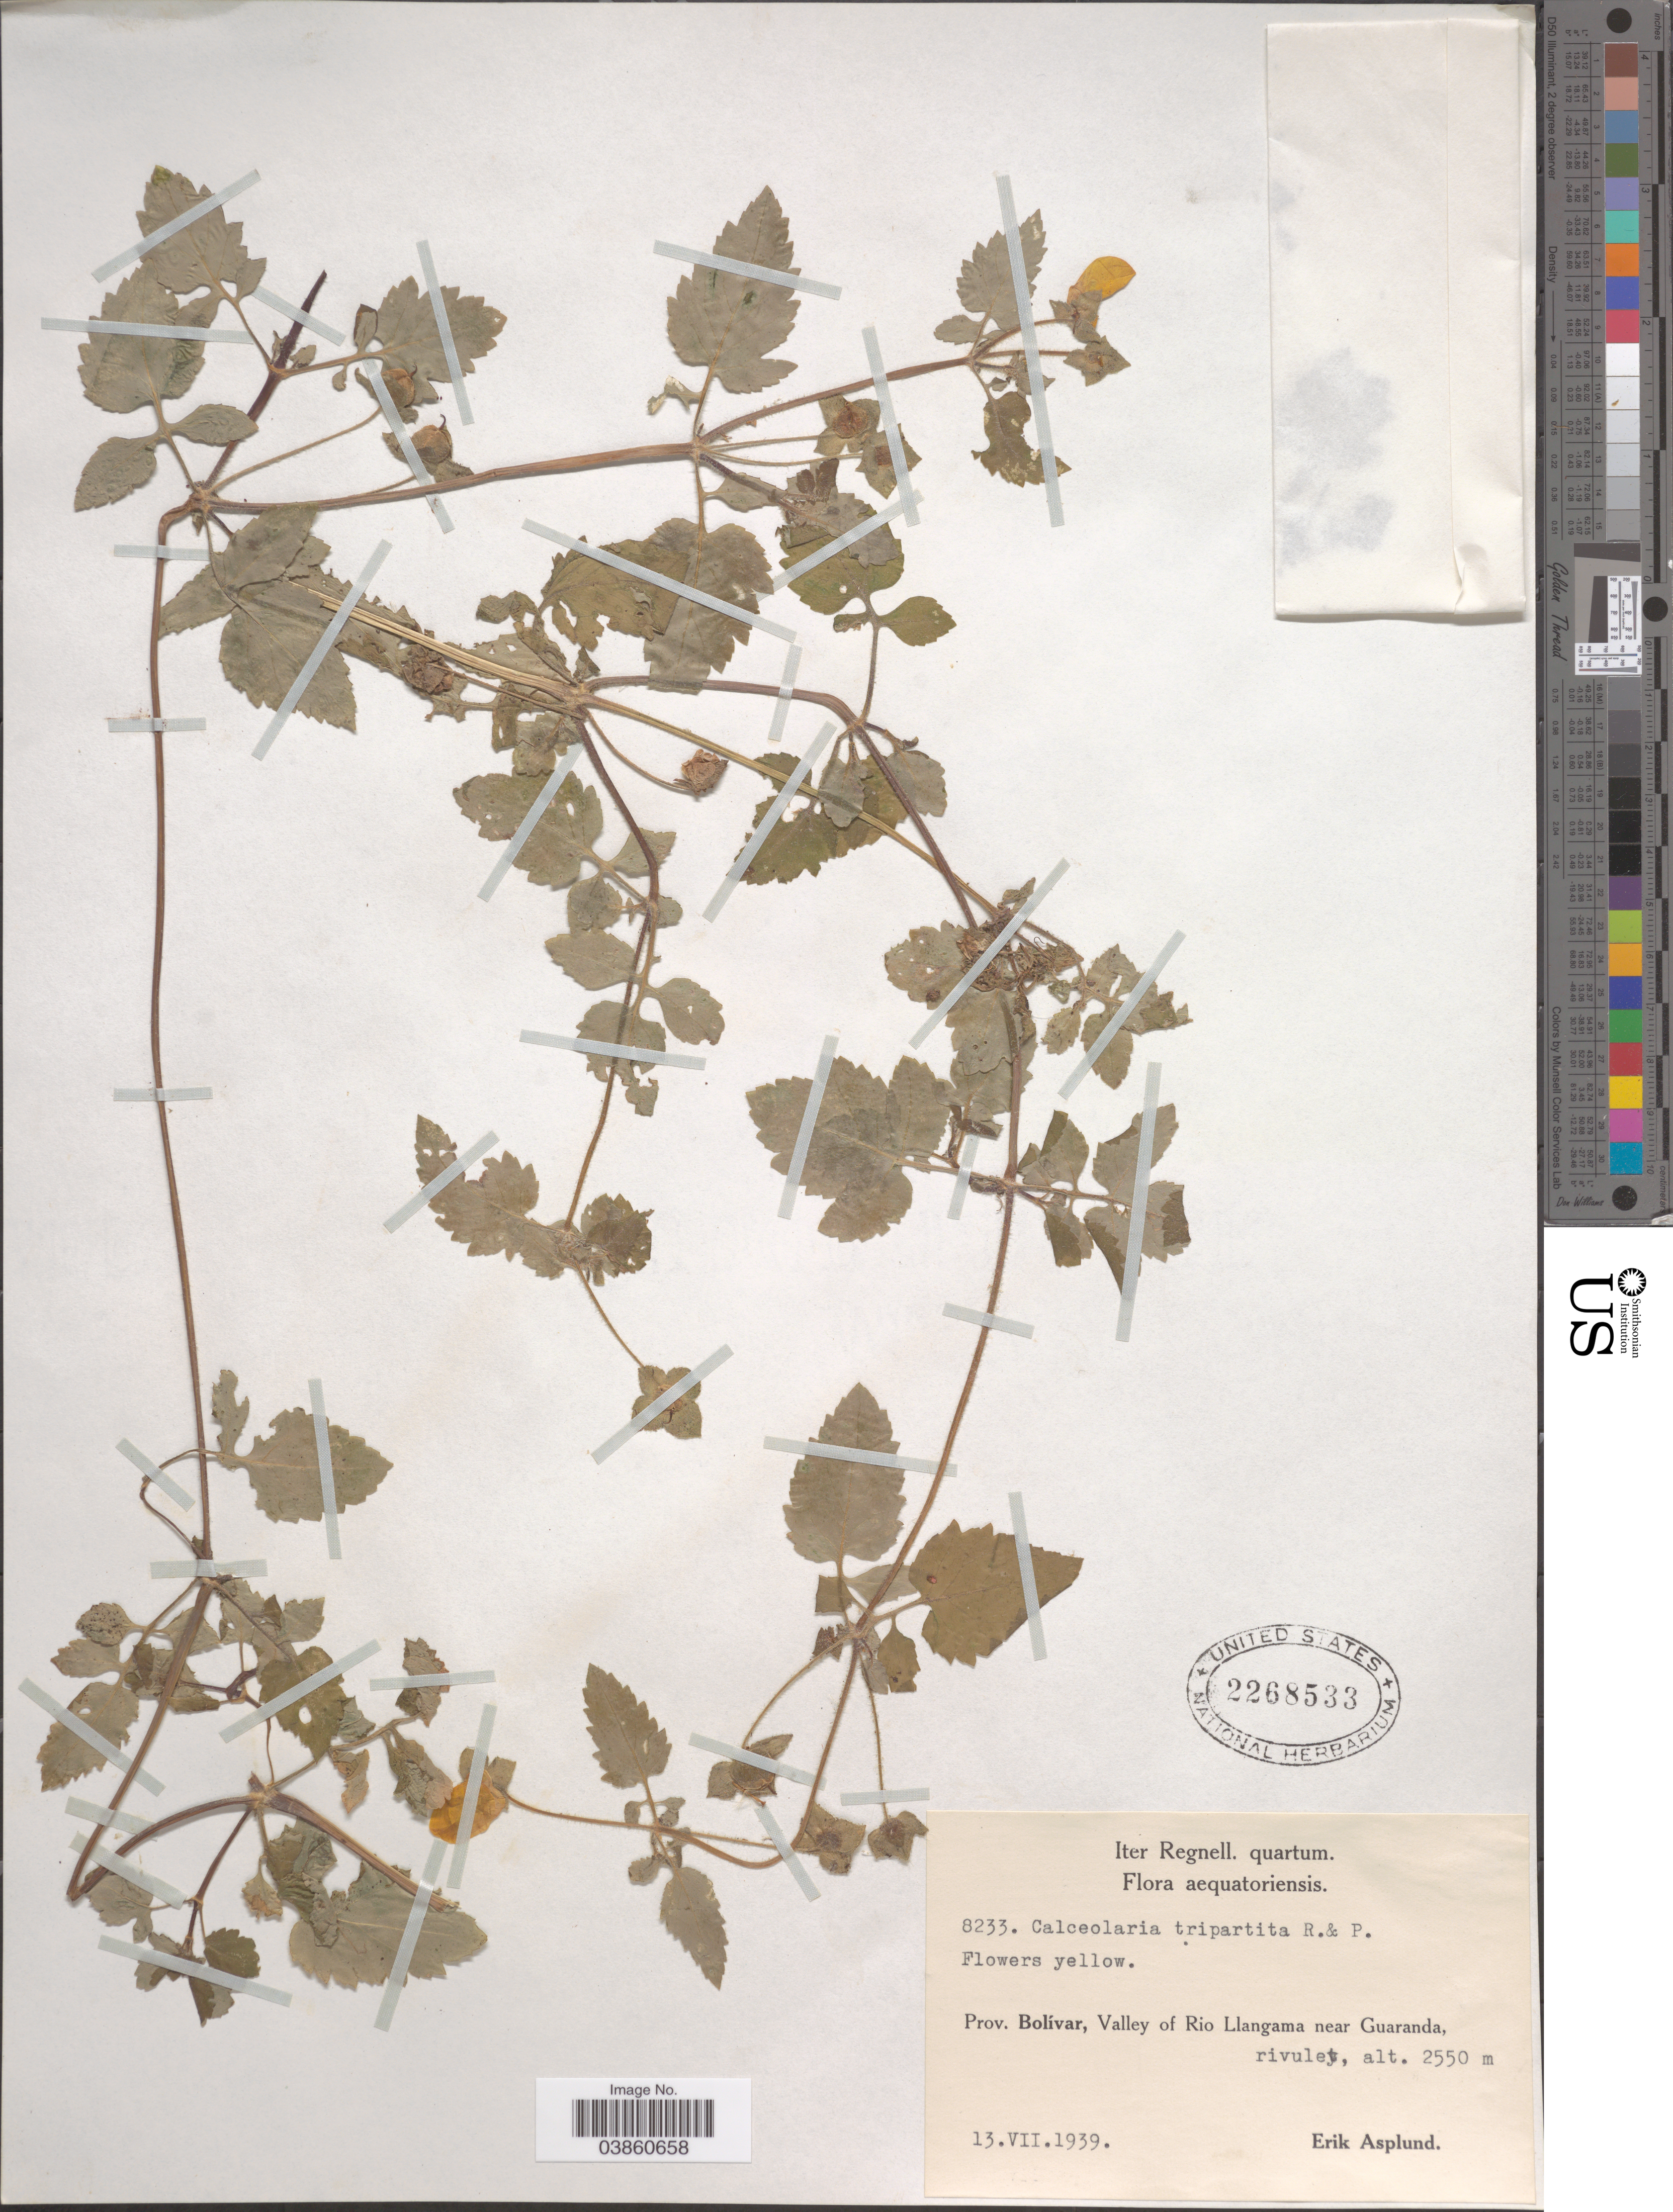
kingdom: Plantae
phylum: Tracheophyta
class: Magnoliopsida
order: Lamiales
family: Calceolariaceae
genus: Calceolaria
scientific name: Calceolaria tripartita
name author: Ruiz & Pav.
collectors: E. Asplund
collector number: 8233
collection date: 1939-07-13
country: Ecuador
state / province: Bolívar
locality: Valley of Rio Llangama near Guaranda, rivulet.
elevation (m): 2550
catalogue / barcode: US 2268533